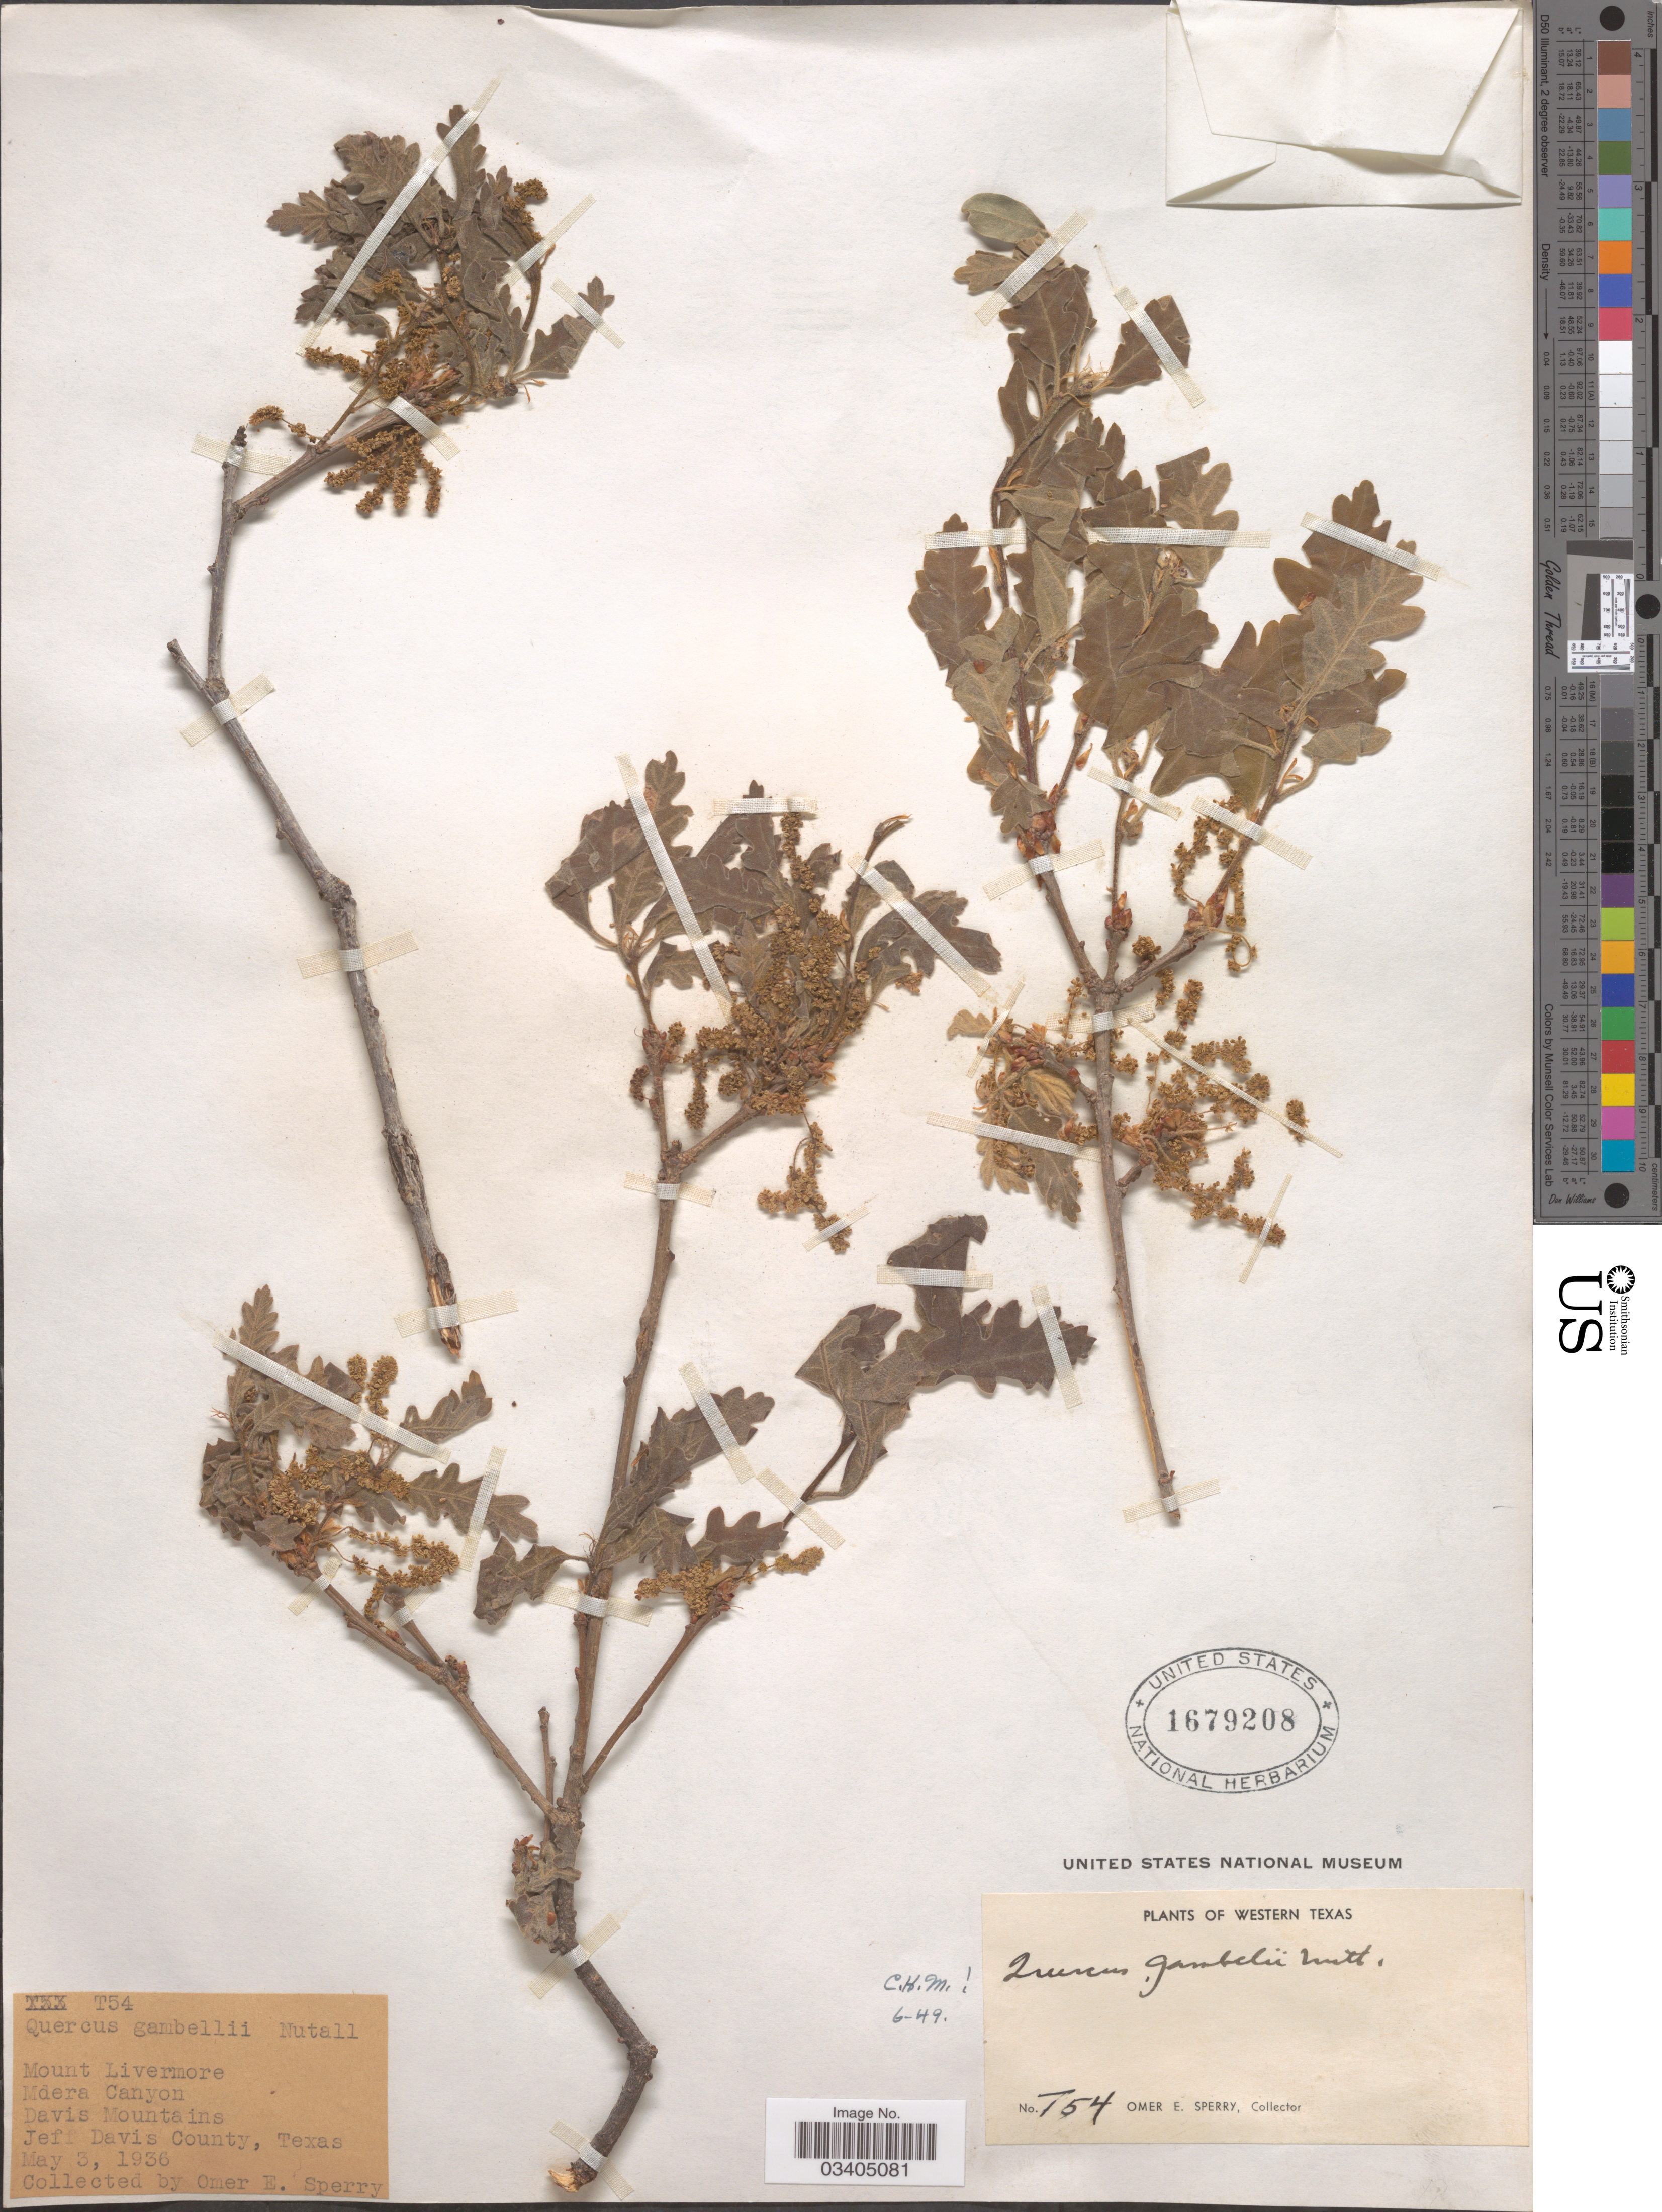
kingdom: Plantae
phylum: Tracheophyta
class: Magnoliopsida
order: Fagales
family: Fagaceae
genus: Quercus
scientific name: Quercus gambelii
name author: Nutt.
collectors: O. E. Sperry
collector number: T54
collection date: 1936-05-03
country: United States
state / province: Texas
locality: Mount Livermore, Mdera Canyon, Davis Mountains. Jef Davis County. Western Texas.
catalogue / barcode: US 1679208